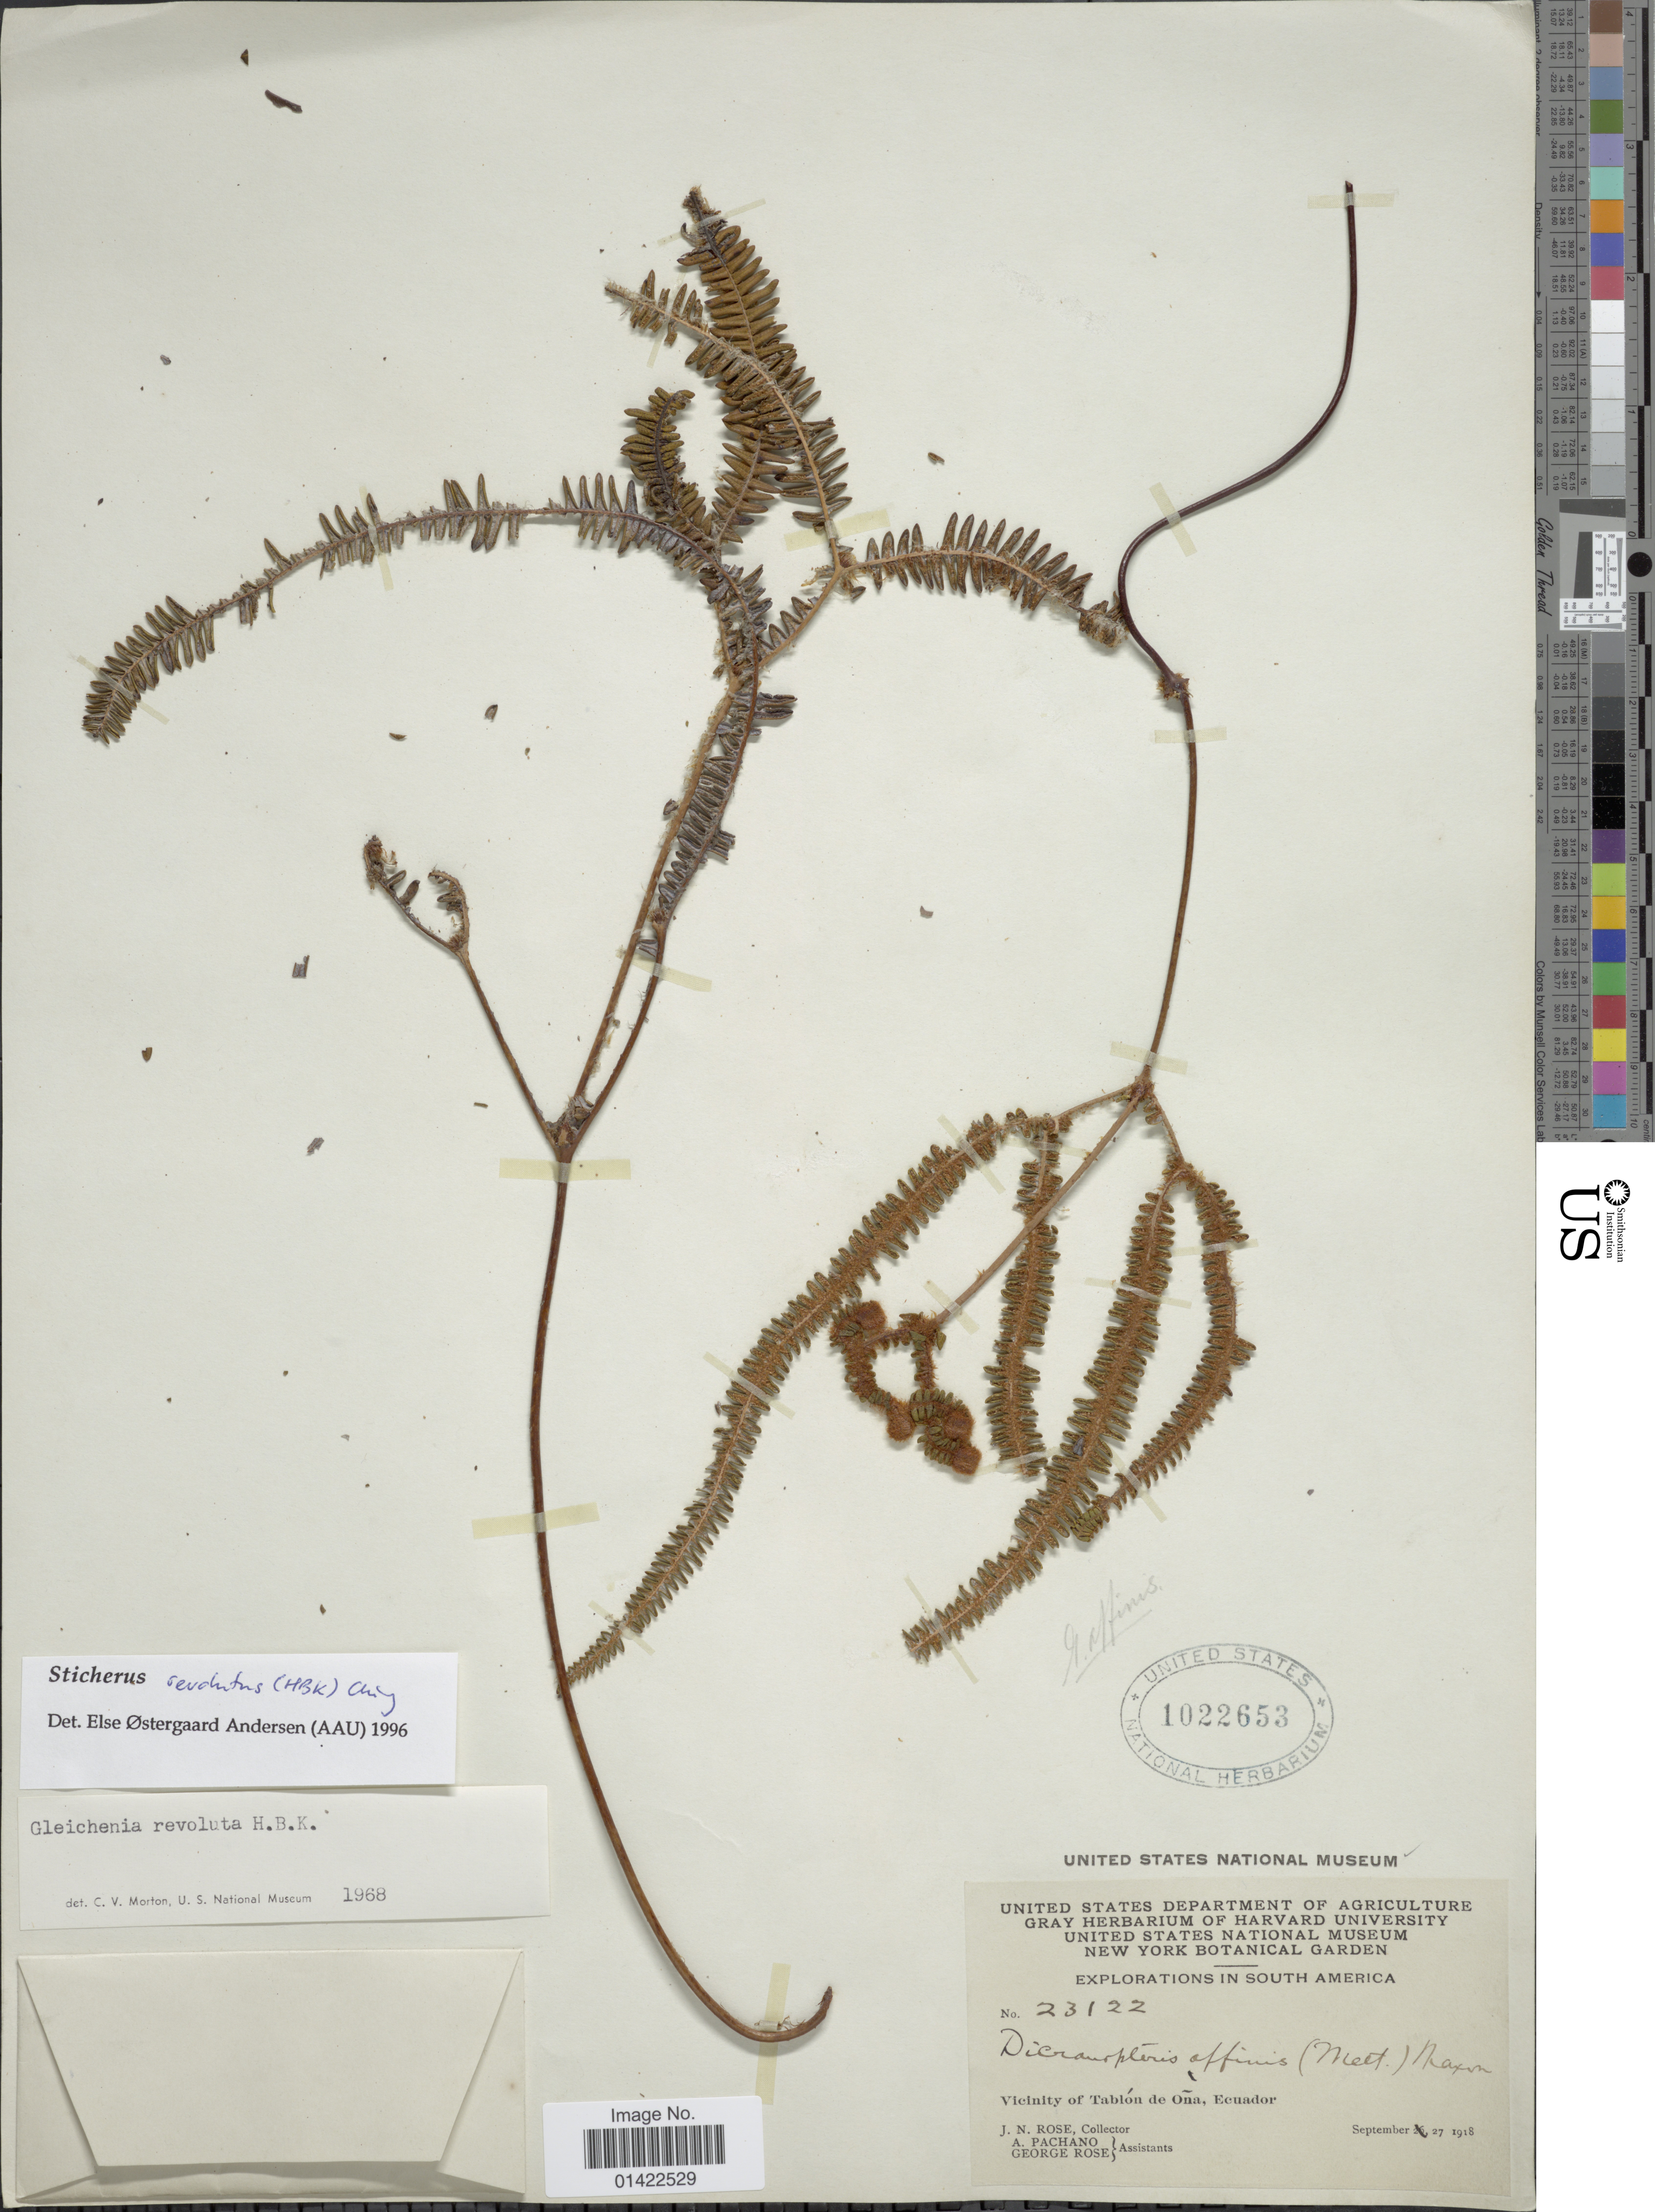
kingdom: Plantae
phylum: Tracheophyta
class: Polypodiopsida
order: Gleicheniales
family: Gleicheniaceae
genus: Sticherus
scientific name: Sticherus revolutus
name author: (Kunth) Ching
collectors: J. N. Rose, A. Pachano & G. Rose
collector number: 23122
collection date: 1918-09-27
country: Ecuador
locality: Vicinity of Tablón de Oña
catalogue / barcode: US 1022653